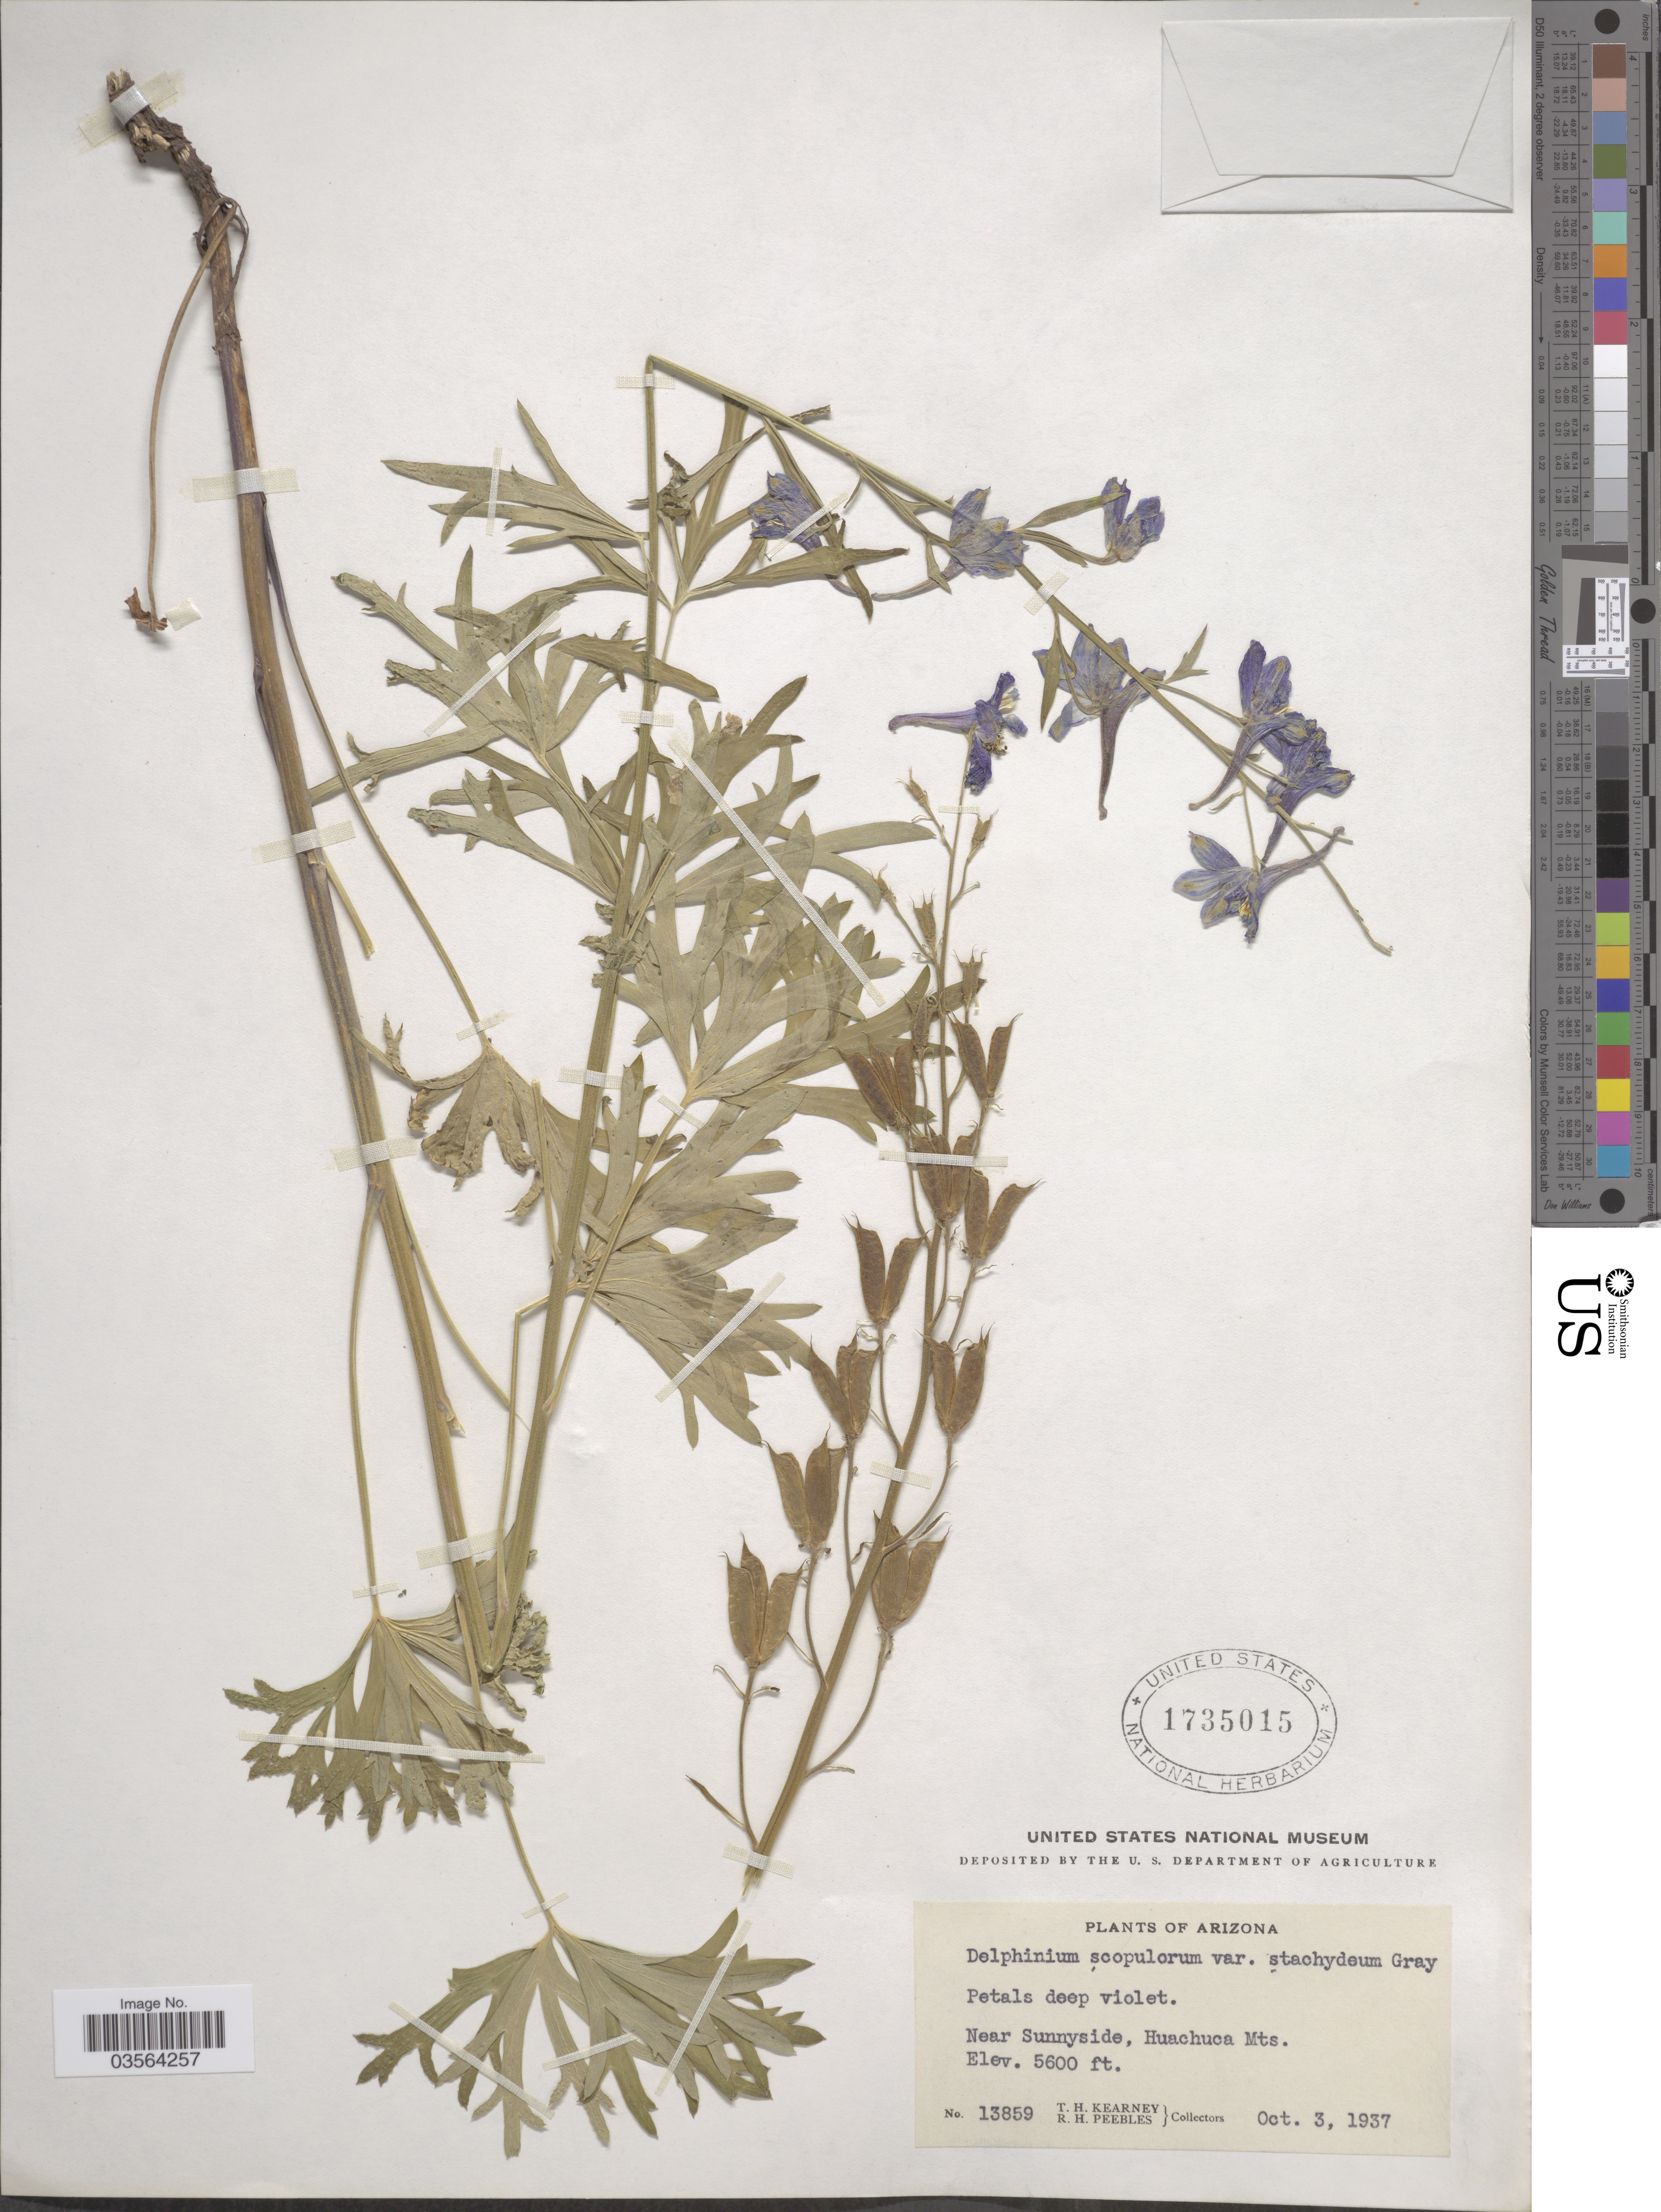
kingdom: Plantae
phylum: Tracheophyta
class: Magnoliopsida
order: Ranunculales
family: Ranunculaceae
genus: Delphinium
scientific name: Delphinium scopulorum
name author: A. Gray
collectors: T. H. Kearney & R. H. Peebles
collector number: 13859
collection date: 1937-10-03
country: United States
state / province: Arizona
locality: Near Sunnyside, Huachuca Mts.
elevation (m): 1707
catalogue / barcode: US 1735015